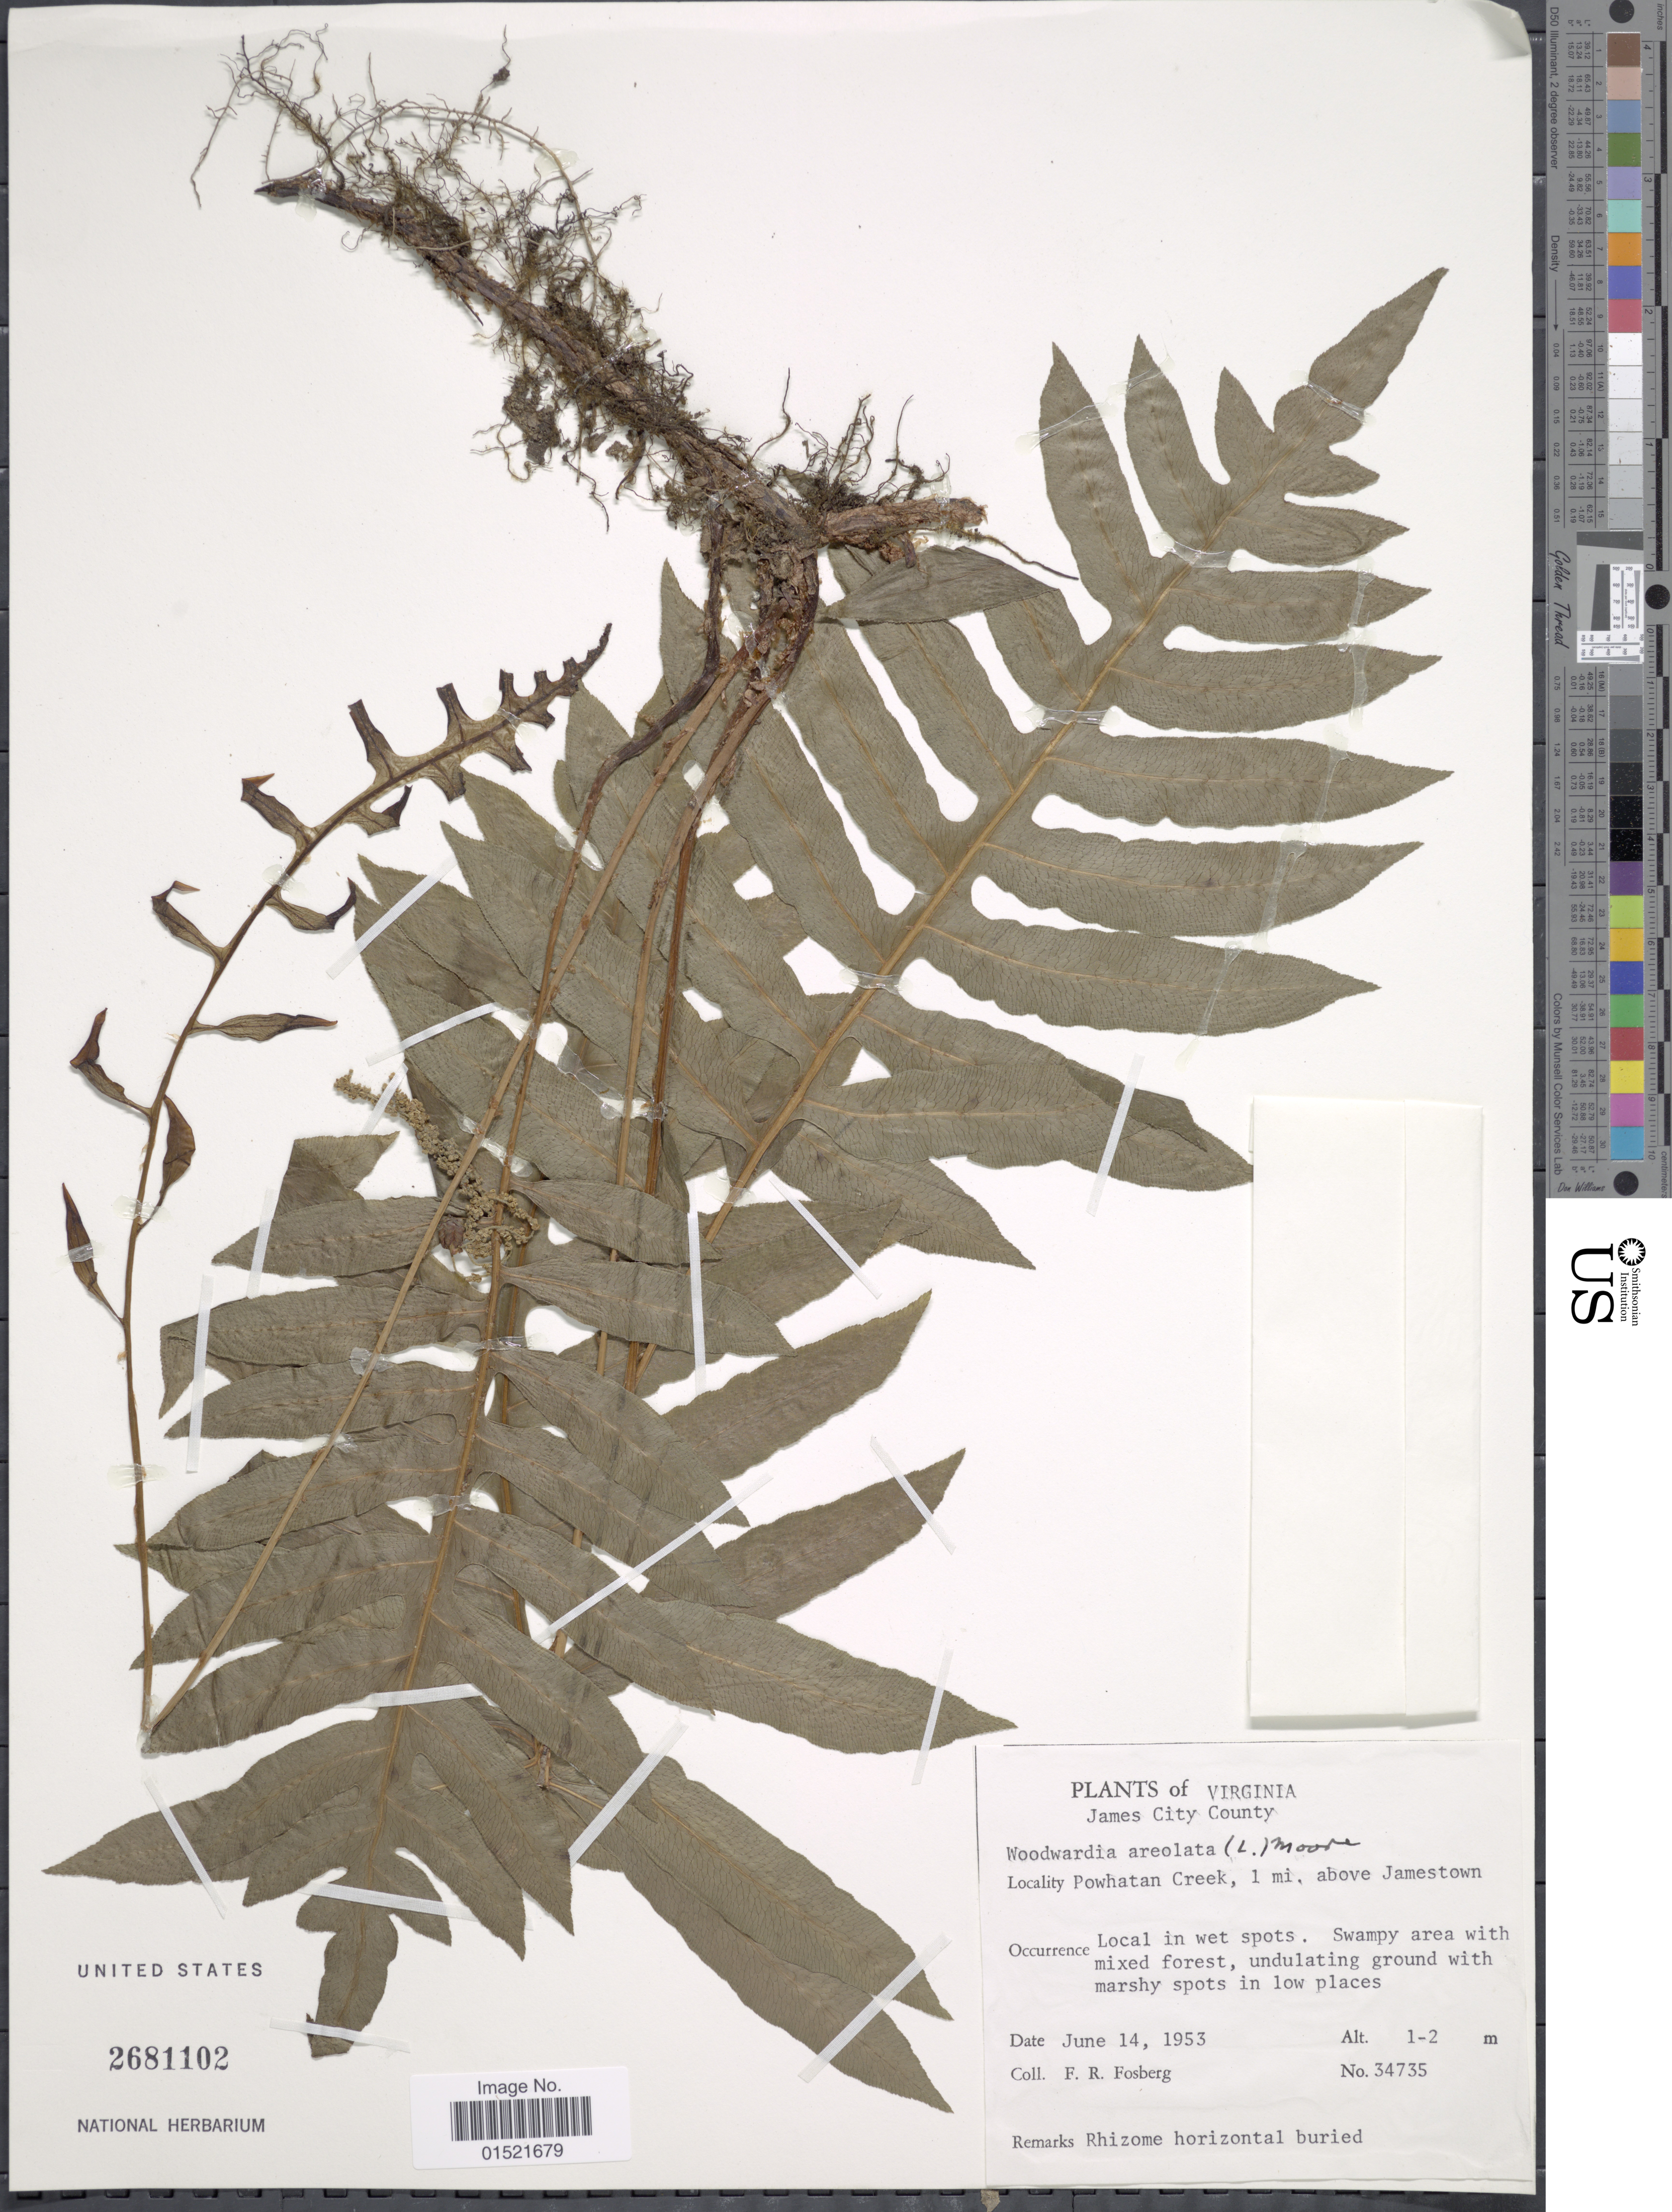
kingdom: Plantae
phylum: Tracheophyta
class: Polypodiopsida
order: Polypodiales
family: Blechnaceae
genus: Woodwardia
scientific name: Woodwardia areolata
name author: (L.) T. Moore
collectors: F. R. Fosberg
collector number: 34735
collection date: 1953-06-14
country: United States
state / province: Virginia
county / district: James City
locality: James City County, Powhatan Creek, 1 mi. above Jamestown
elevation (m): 1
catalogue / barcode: US 2681102